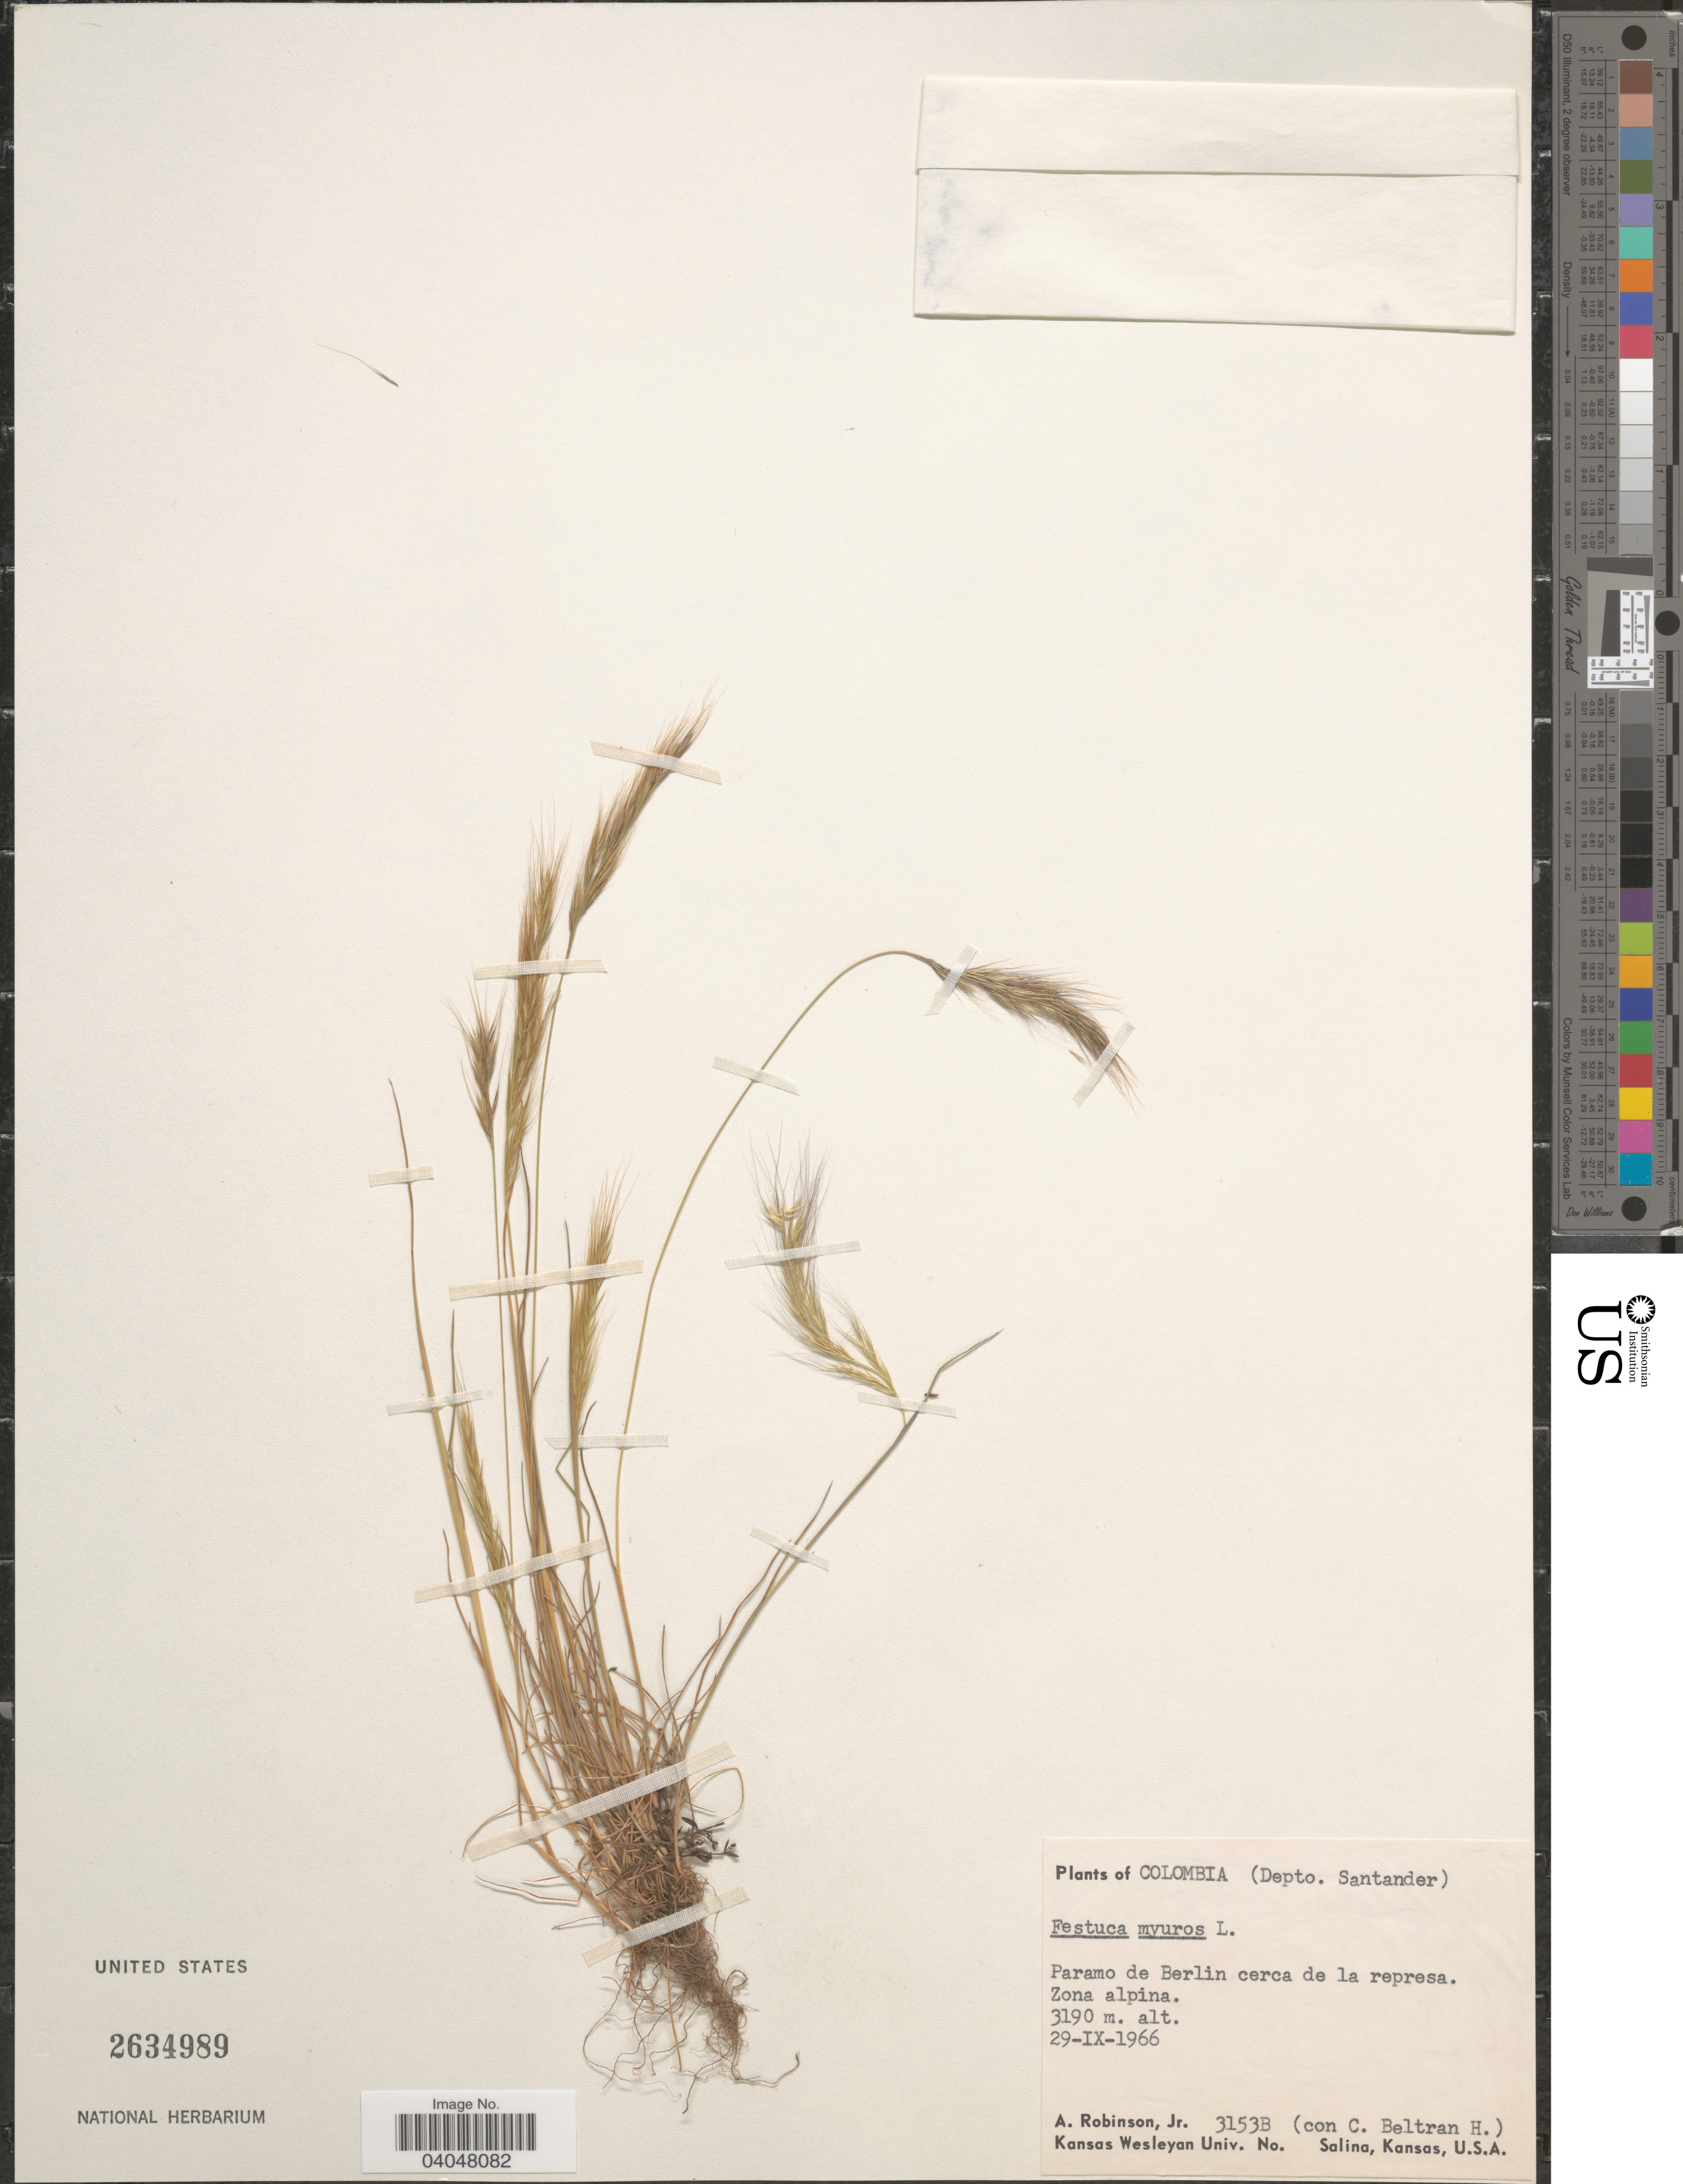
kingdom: Plantae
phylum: Tracheophyta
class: Liliopsida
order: Poales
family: Poaceae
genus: Festuca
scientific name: Festuca myuros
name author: L.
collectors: A. Robinson Jr. & C. Beltran H.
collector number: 3153B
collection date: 1966-09-29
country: Colombia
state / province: Santander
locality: Depto. Santander. Paramo de Berlin cerca de la represa. Zona alpina.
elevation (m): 3190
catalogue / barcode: US 2634989